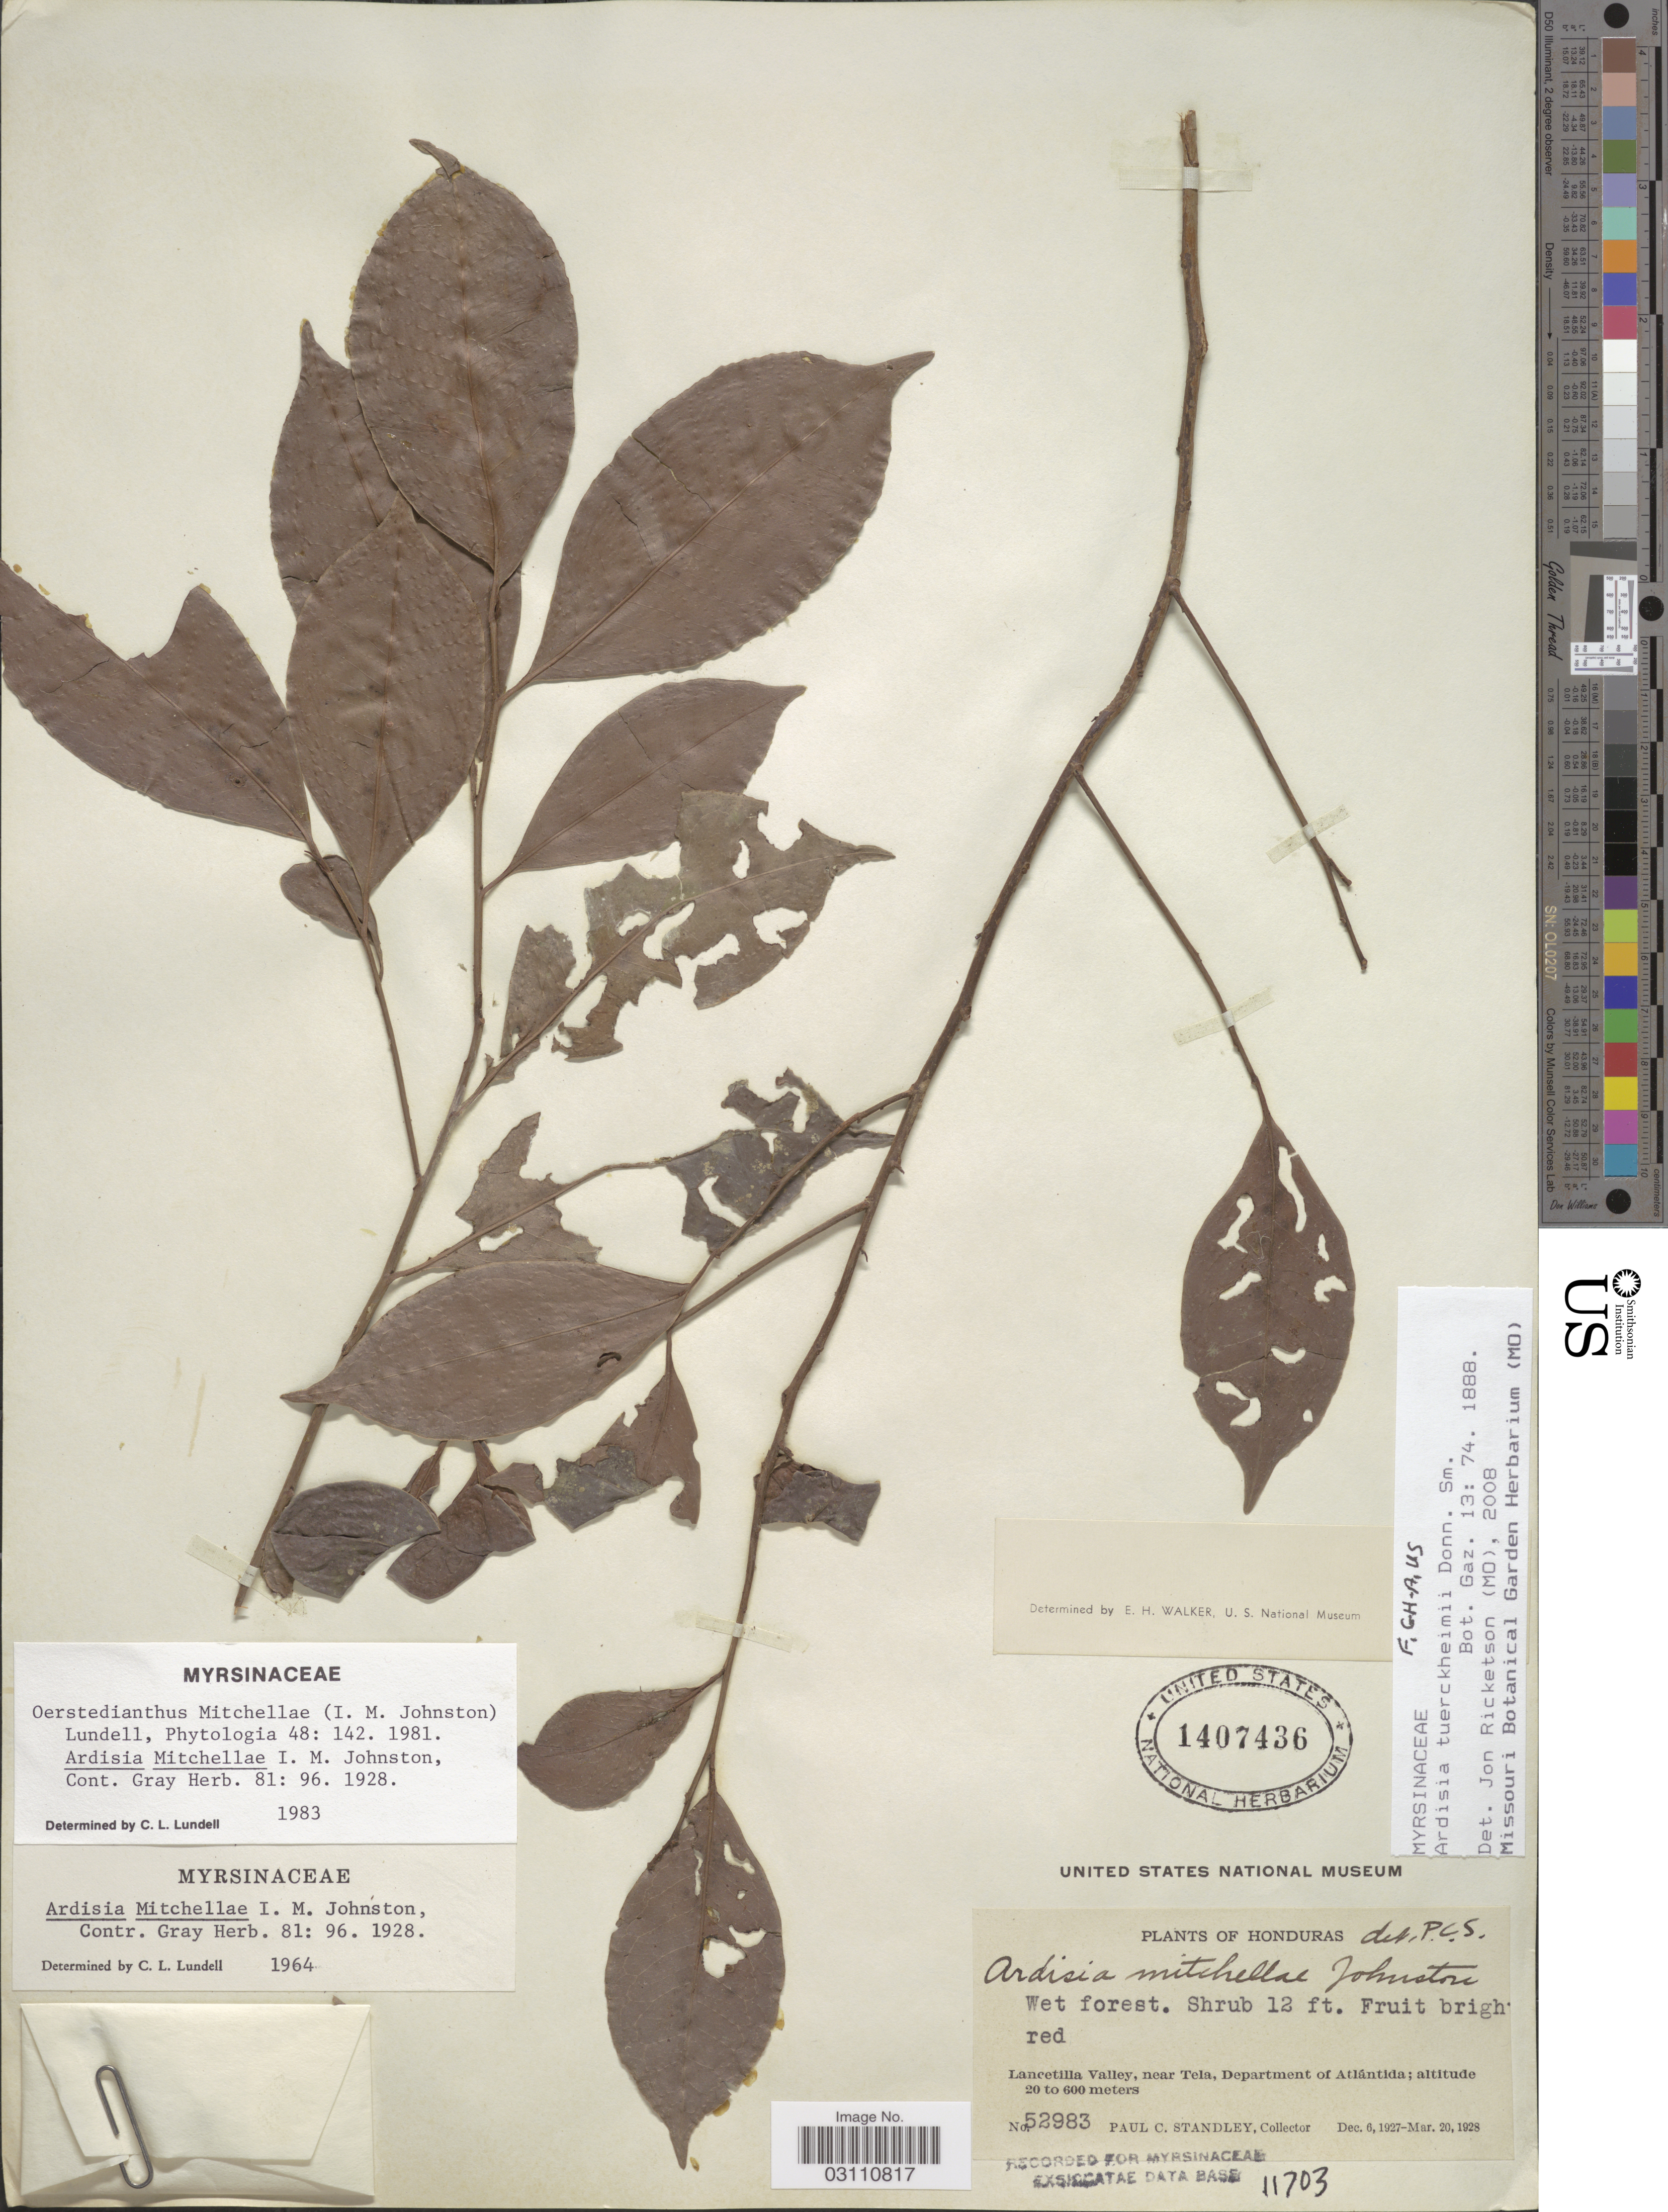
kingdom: Plantae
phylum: Tracheophyta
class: Magnoliopsida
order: Ericales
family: Primulaceae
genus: Ardisia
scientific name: Ardisia tuerckheimii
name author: Donn. Sm.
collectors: P. C. Standley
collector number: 52983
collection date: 1927-12-06/1928-03-20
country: Honduras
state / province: Atlántida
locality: Lancetilla Valley, near Tela, Department of Atlántida.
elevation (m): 20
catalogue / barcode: US 1407436